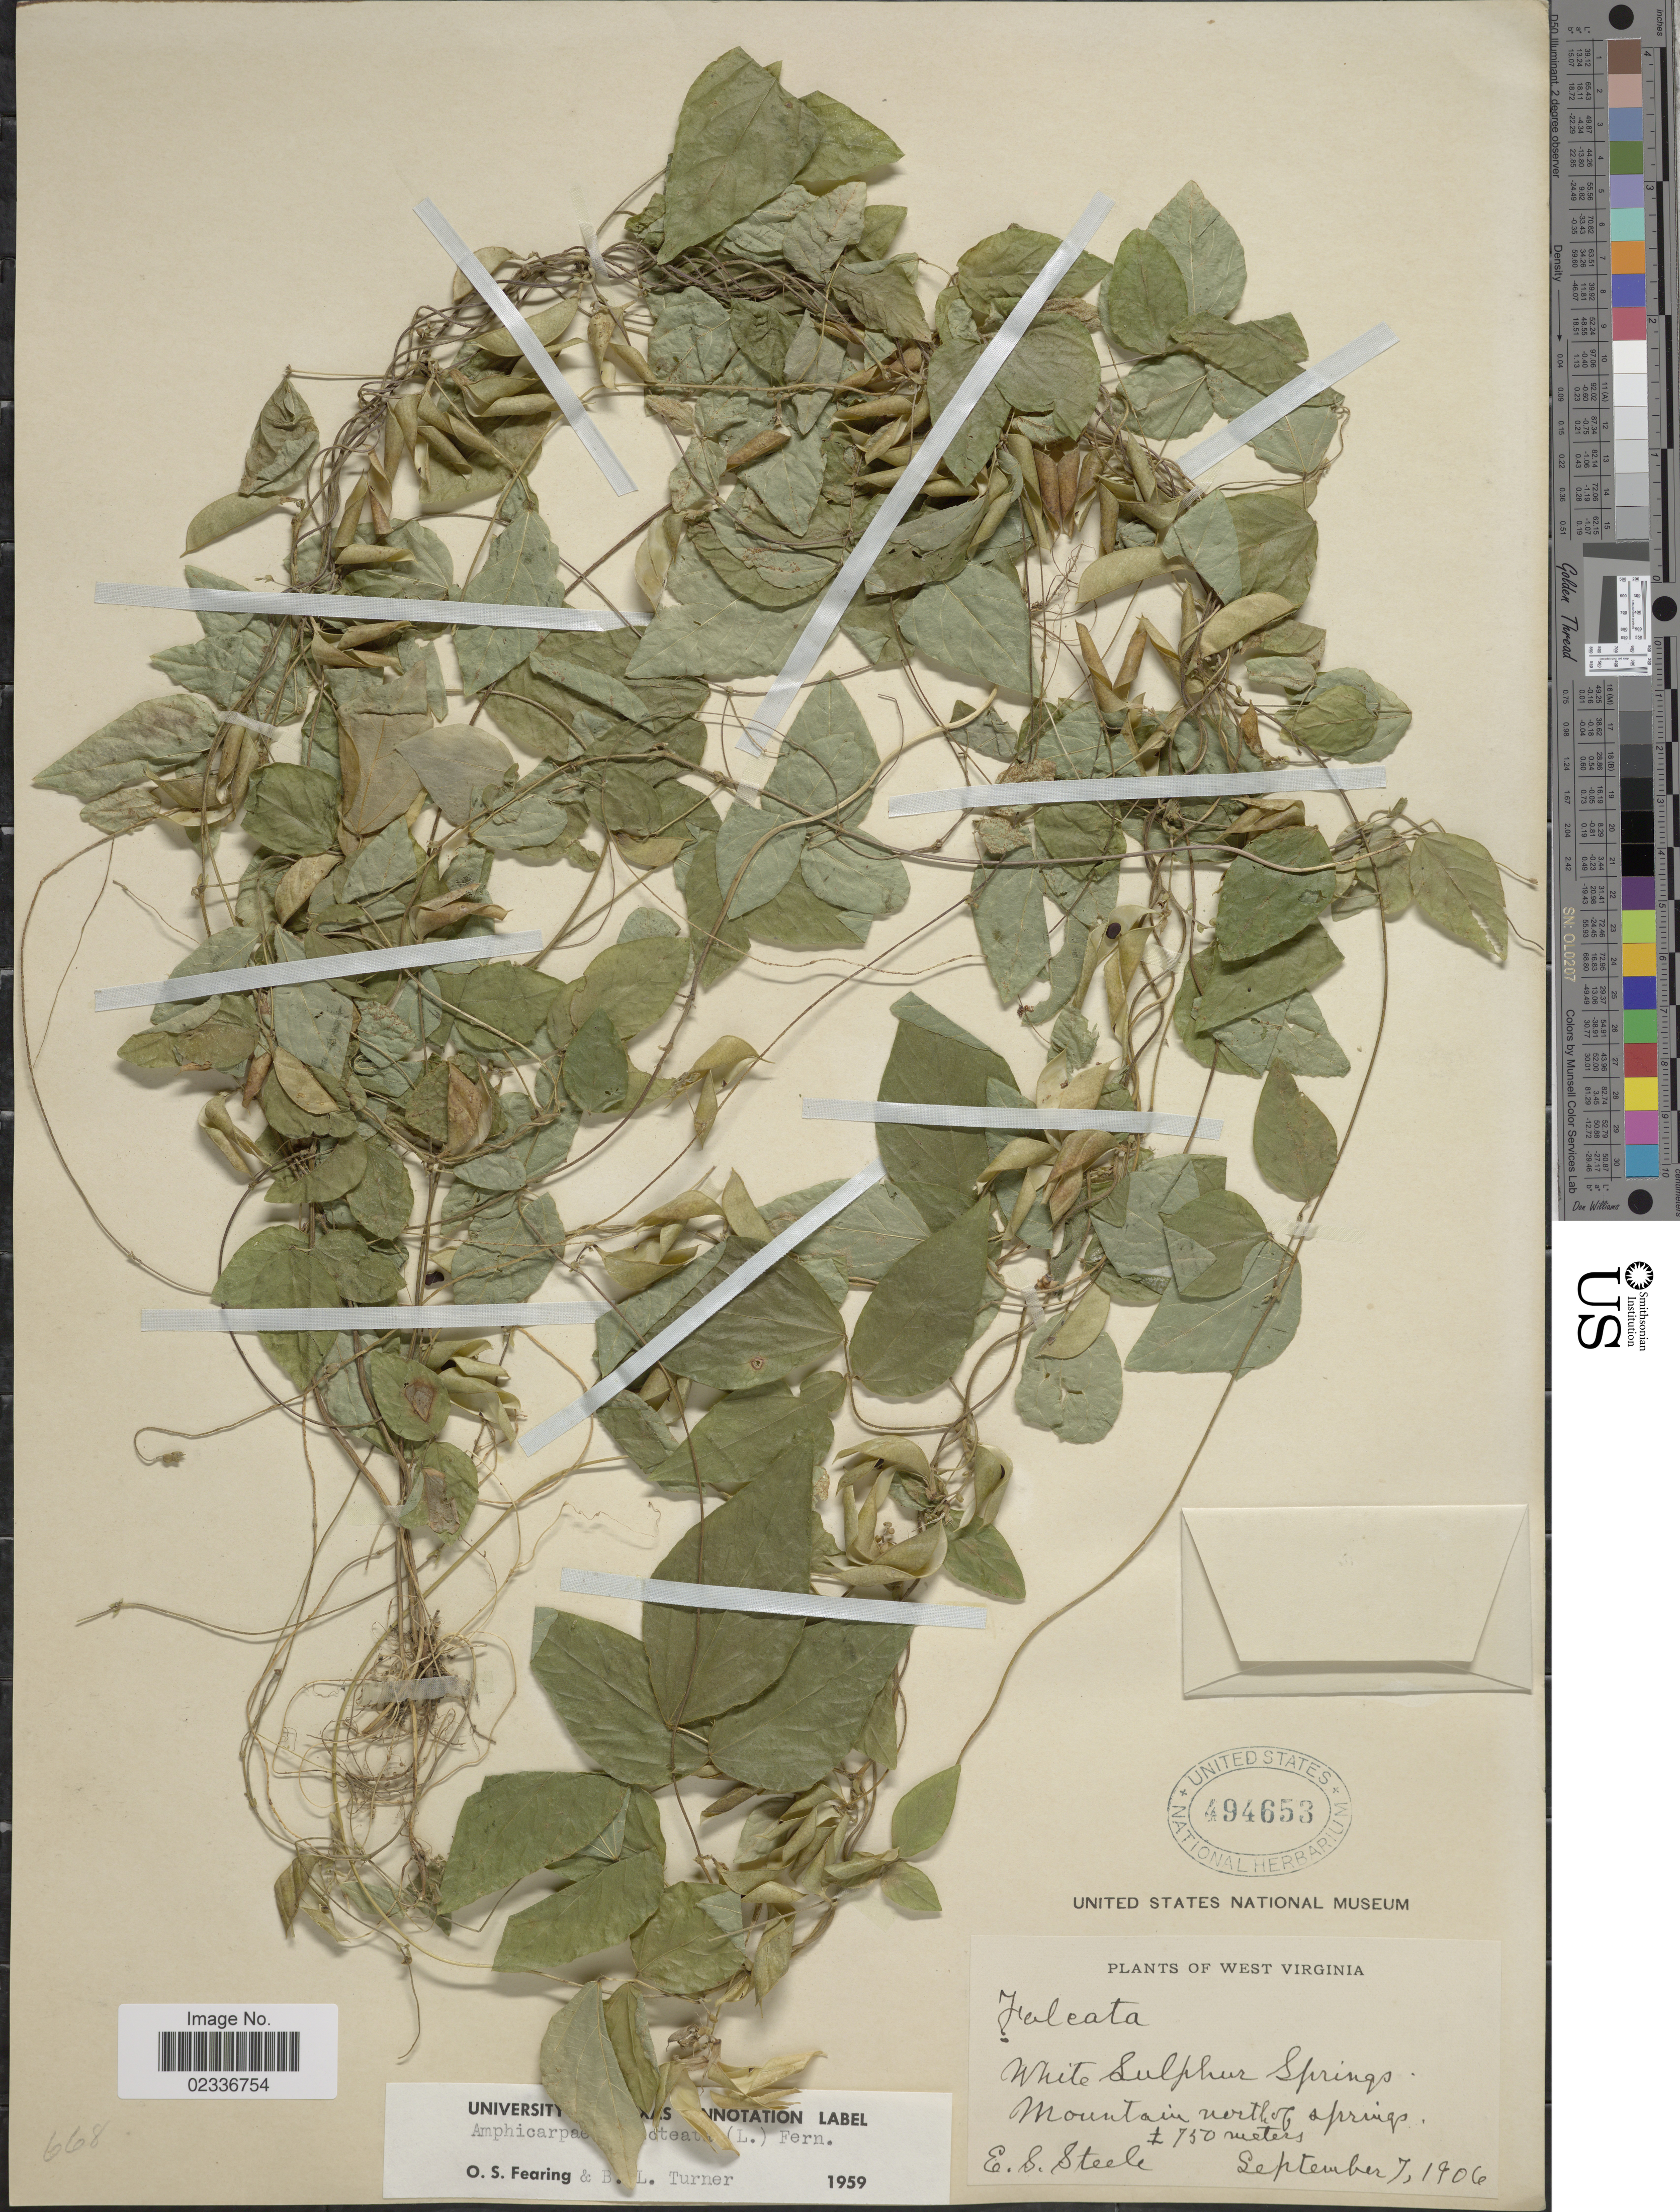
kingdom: Plantae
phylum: Tracheophyta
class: Magnoliopsida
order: Fabales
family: Fabaceae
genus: Amphicarpaea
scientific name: Amphicarpaea bracteata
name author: (L.) Fernald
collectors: E. Steele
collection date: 1906-09-07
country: United States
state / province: West Virginia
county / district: Greenbrier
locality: White Sulphur Springs, Mountain north of Springs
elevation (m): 750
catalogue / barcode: US 494653